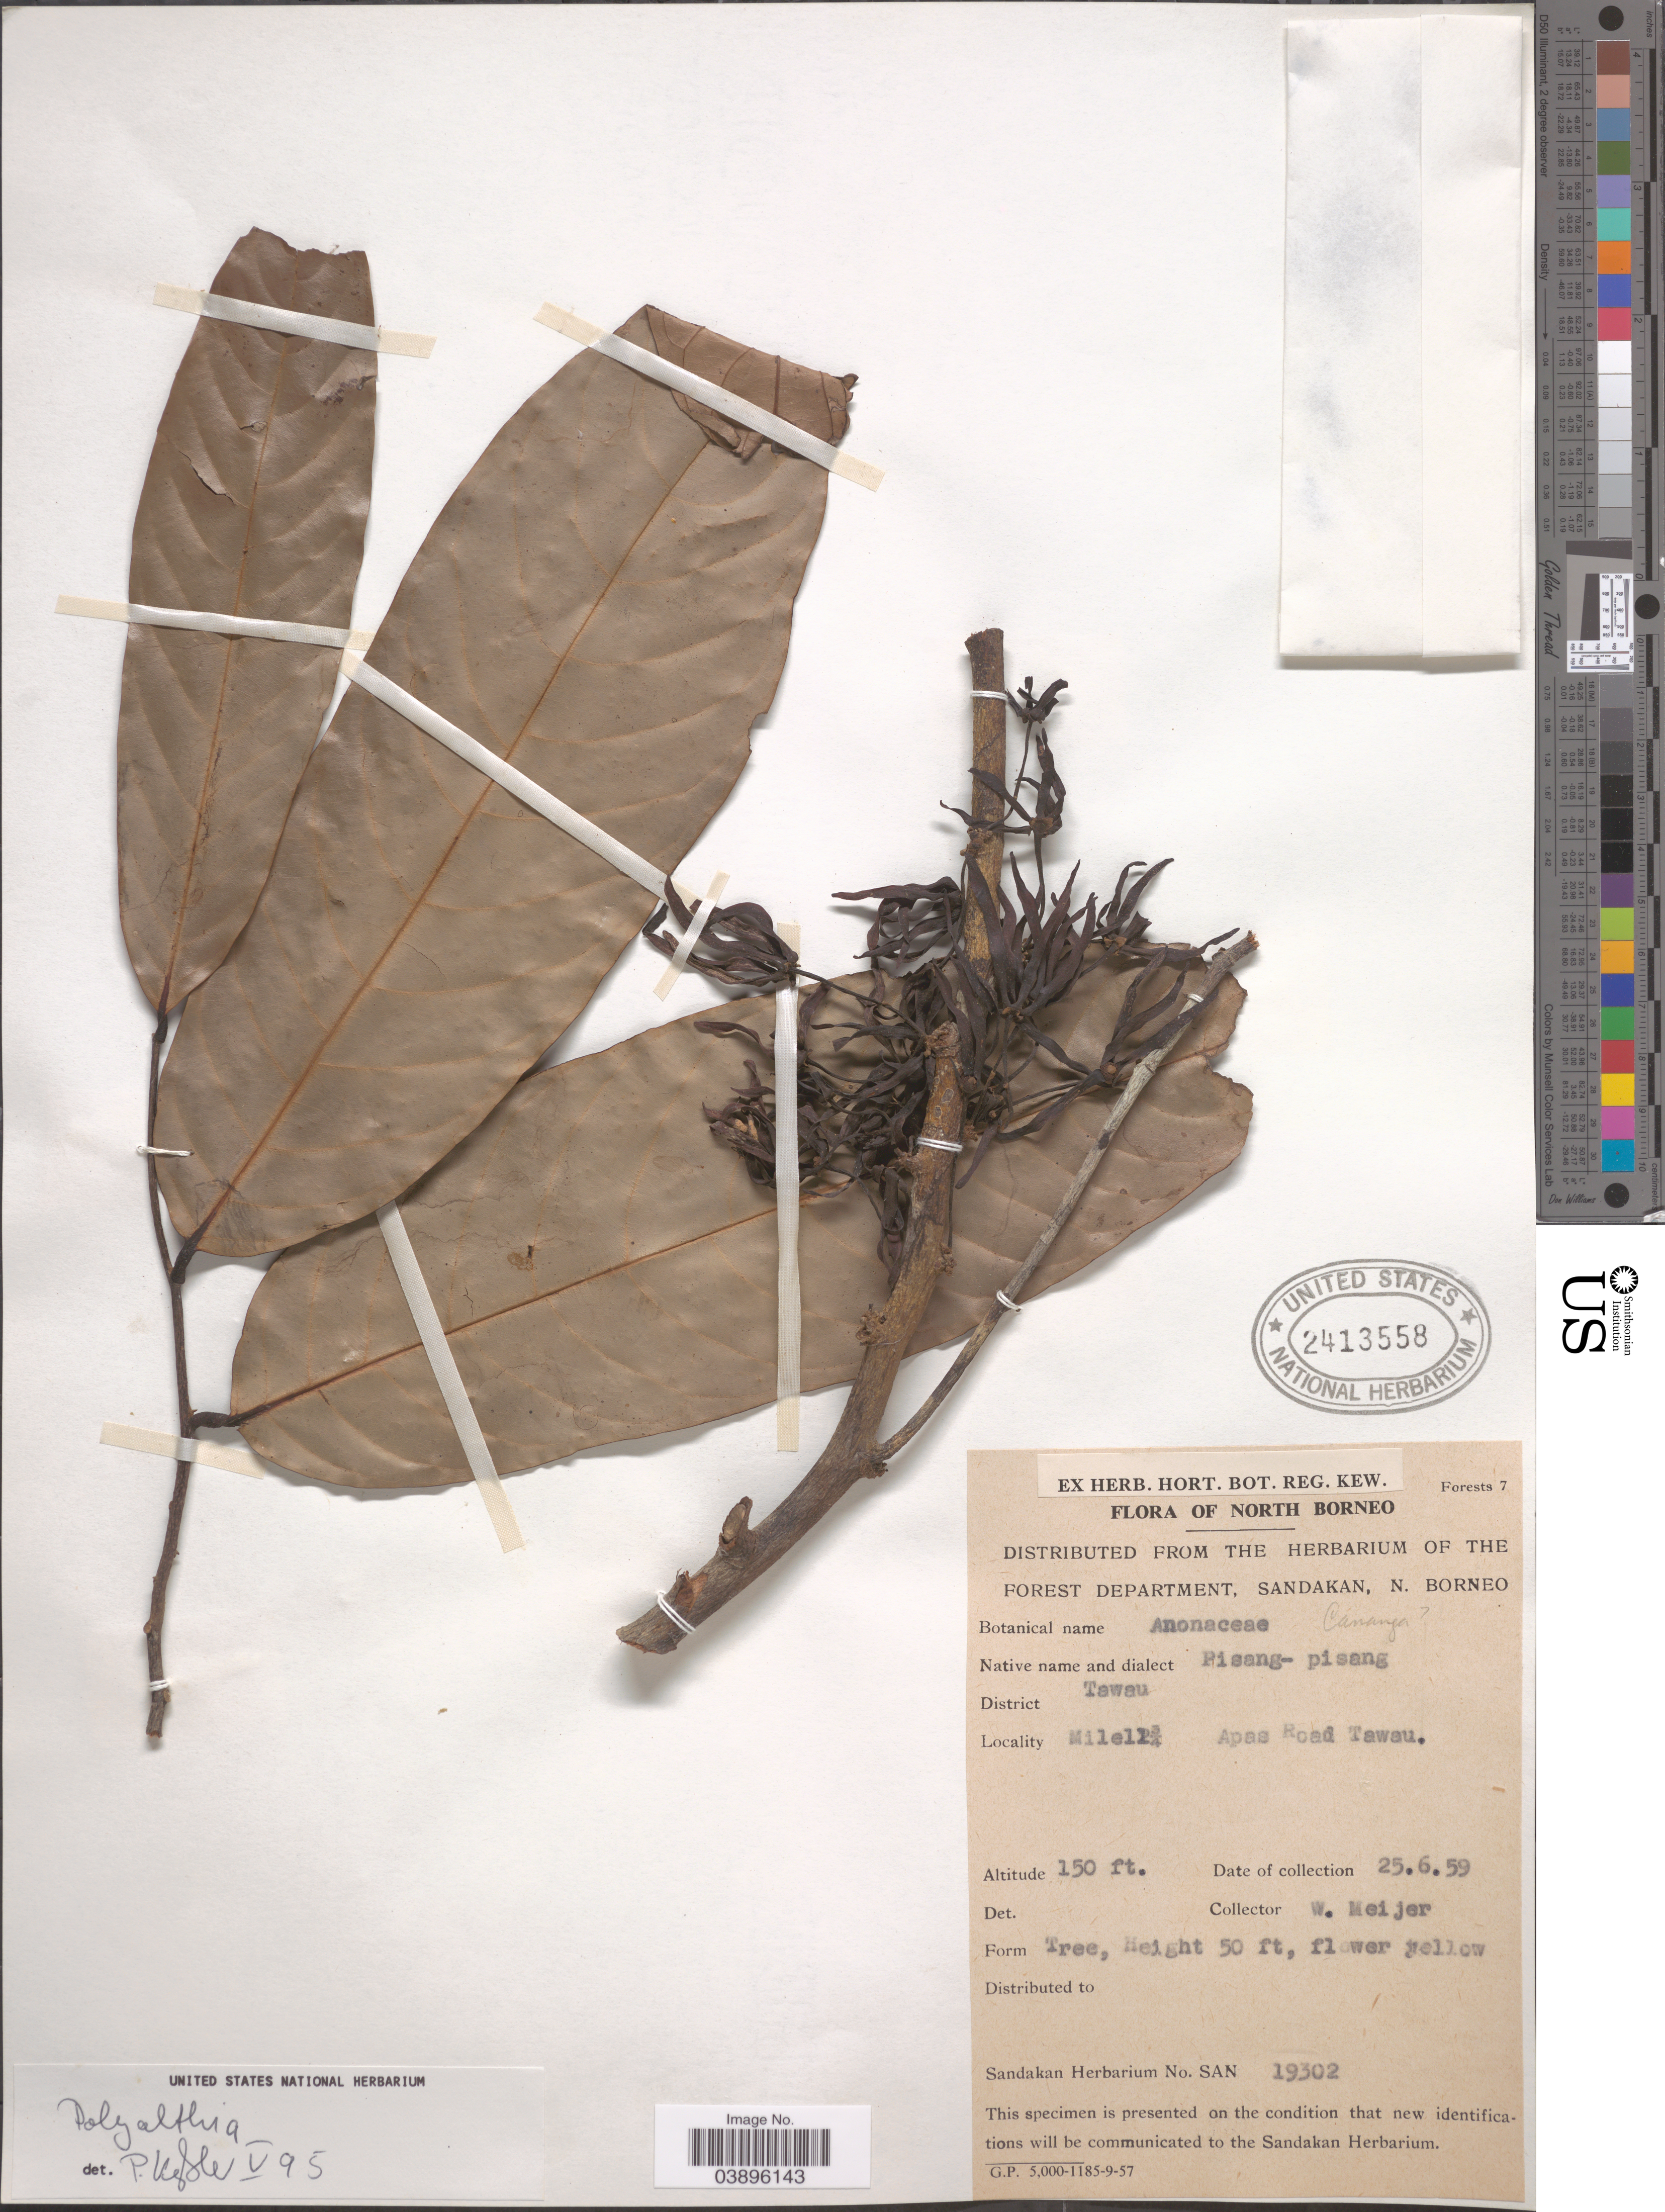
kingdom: Plantae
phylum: Tracheophyta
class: Magnoliopsida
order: Magnoliales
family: Annonaceae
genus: Polyalthia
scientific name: Polyalthia sp.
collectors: W. Meijer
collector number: SAN19302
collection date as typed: Transcribed d/m/y: 25/6/59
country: Malaysia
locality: North Borneo. District Tawau. Mile 11¾ Apas Road Tawau.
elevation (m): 46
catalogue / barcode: US 2413558